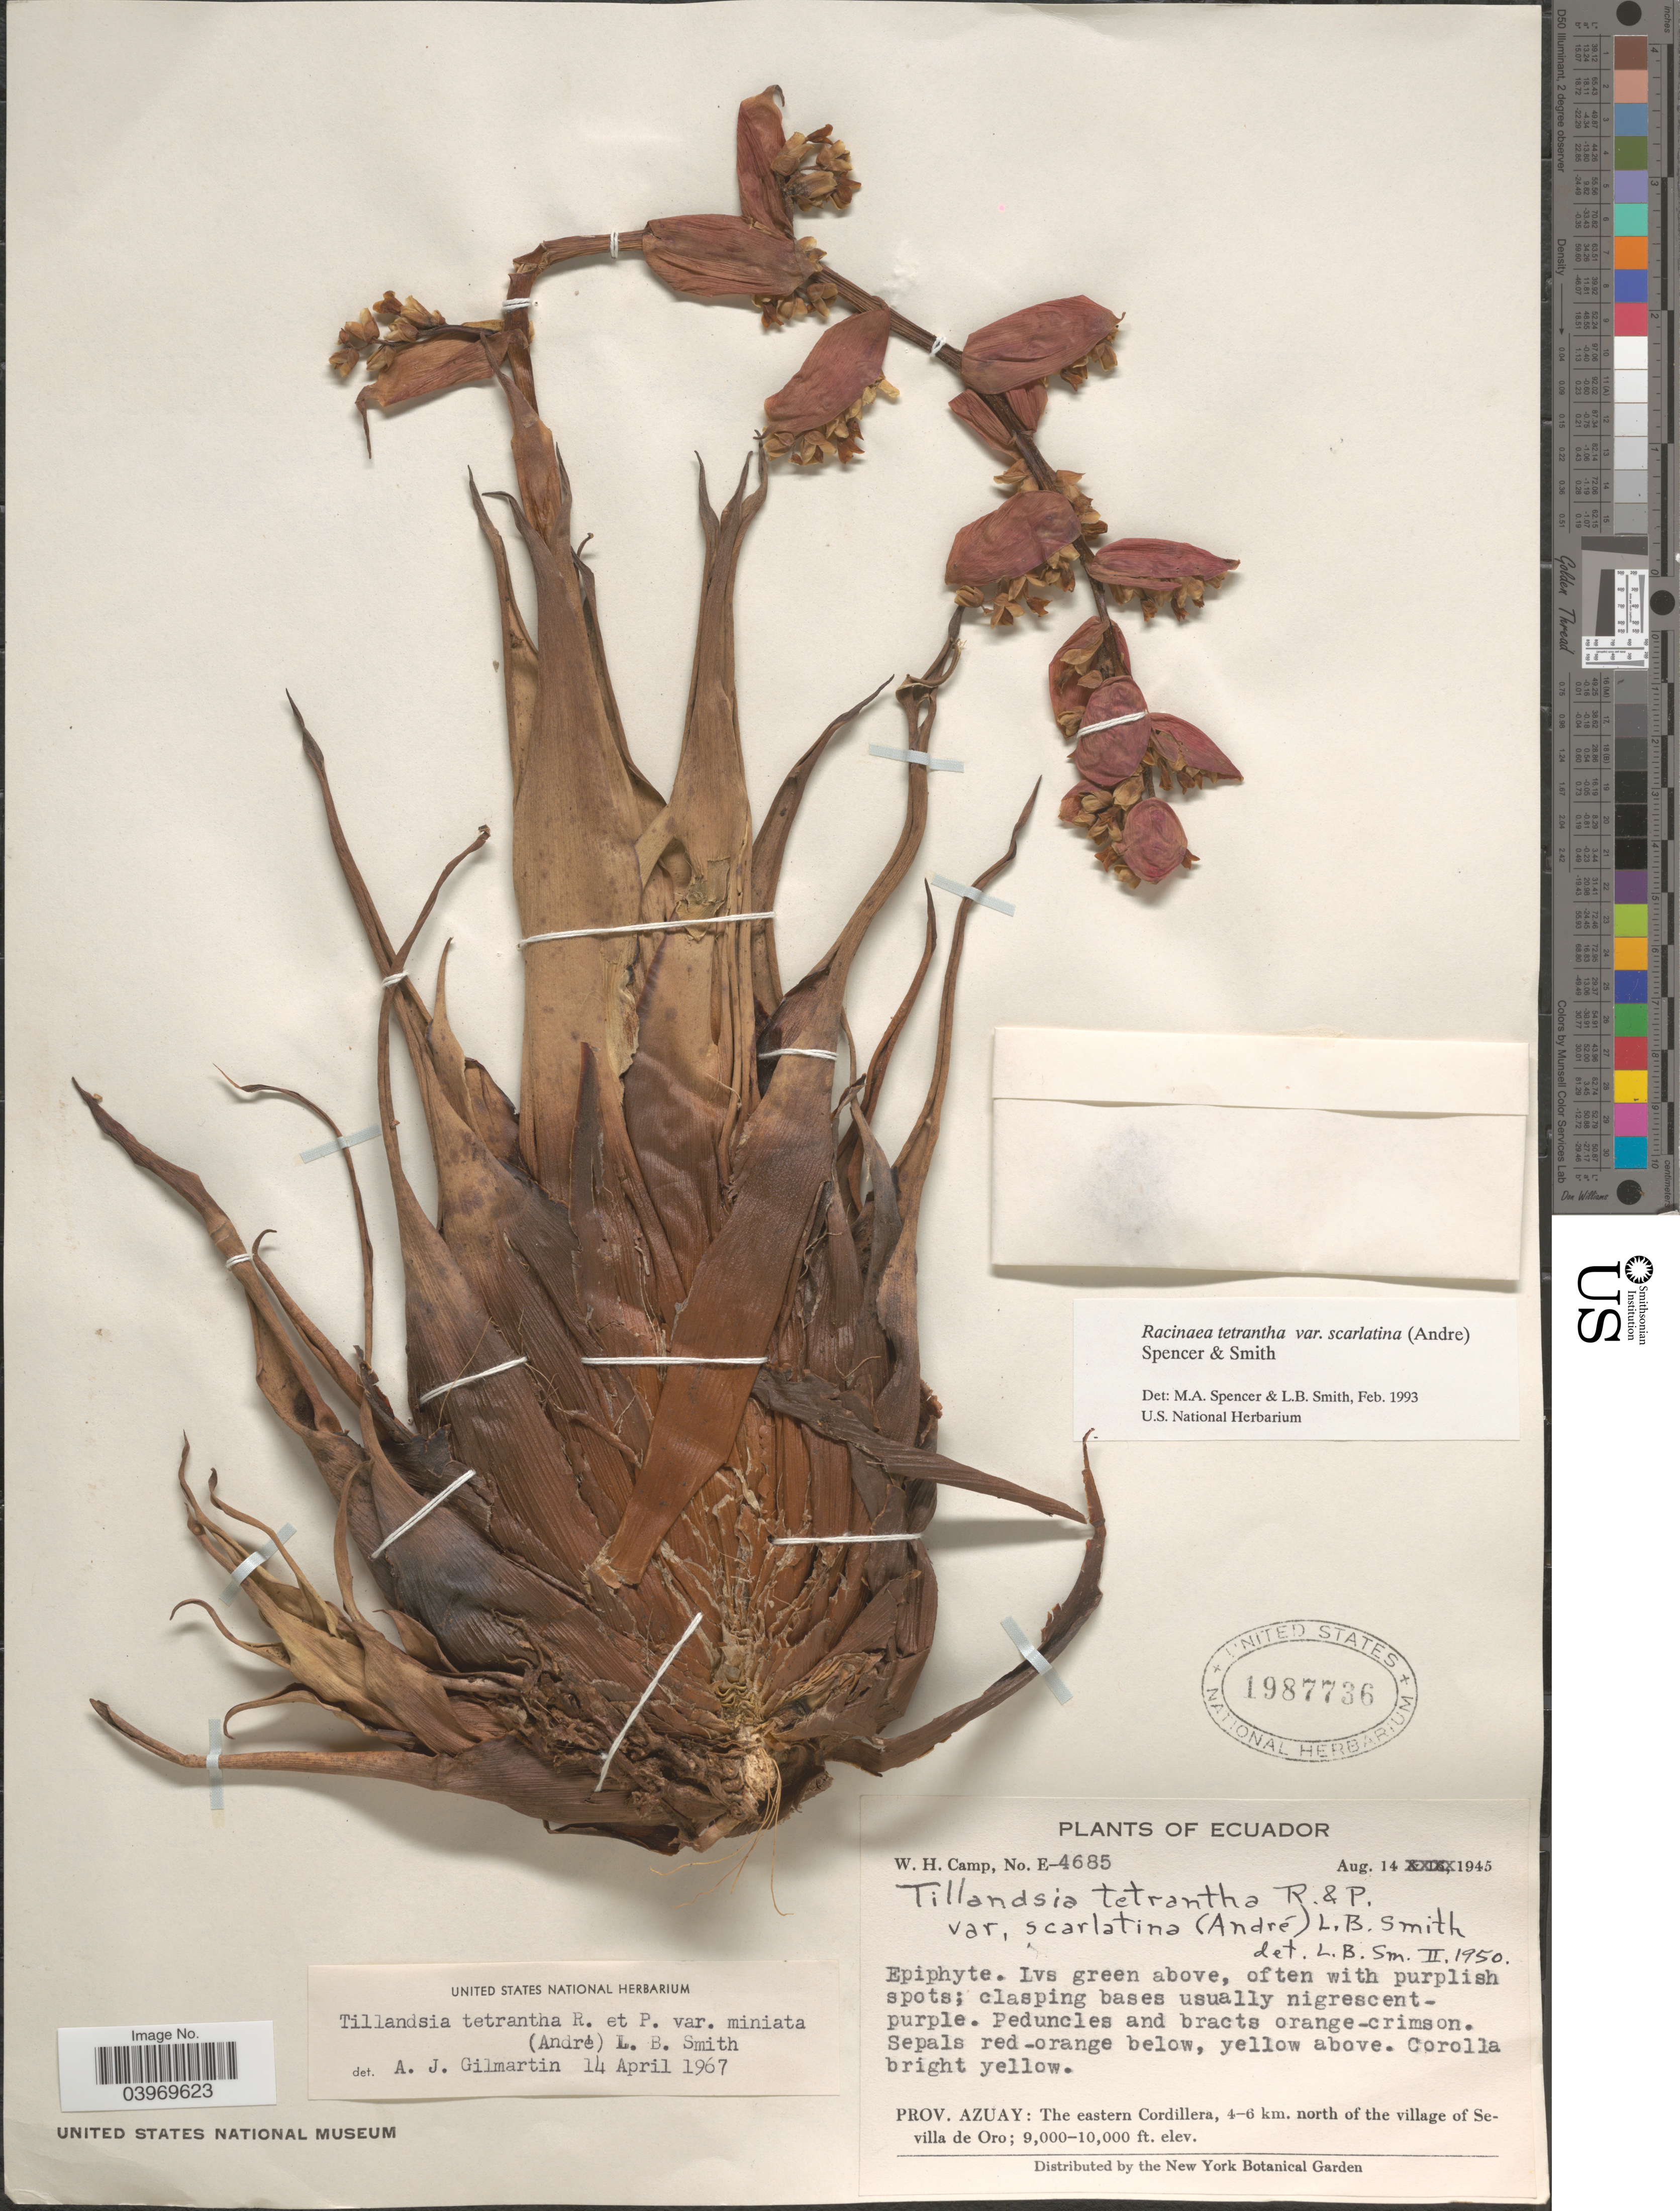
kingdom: Plantae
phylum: Tracheophyta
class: Liliopsida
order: Poales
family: Bromeliaceae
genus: Racinaea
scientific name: Racinaea tetrantha var. scarlatina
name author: (Ruiz & Pav.) M.A. Spencer & L.B. Sm.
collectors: W. H. Camp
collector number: E-4685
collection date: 1945-08-14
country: Ecuador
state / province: Azuay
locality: The eastern Cordillera, 4-6 km. north of the village of Sevilla de Oro.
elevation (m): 2743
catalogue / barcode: US 1987736